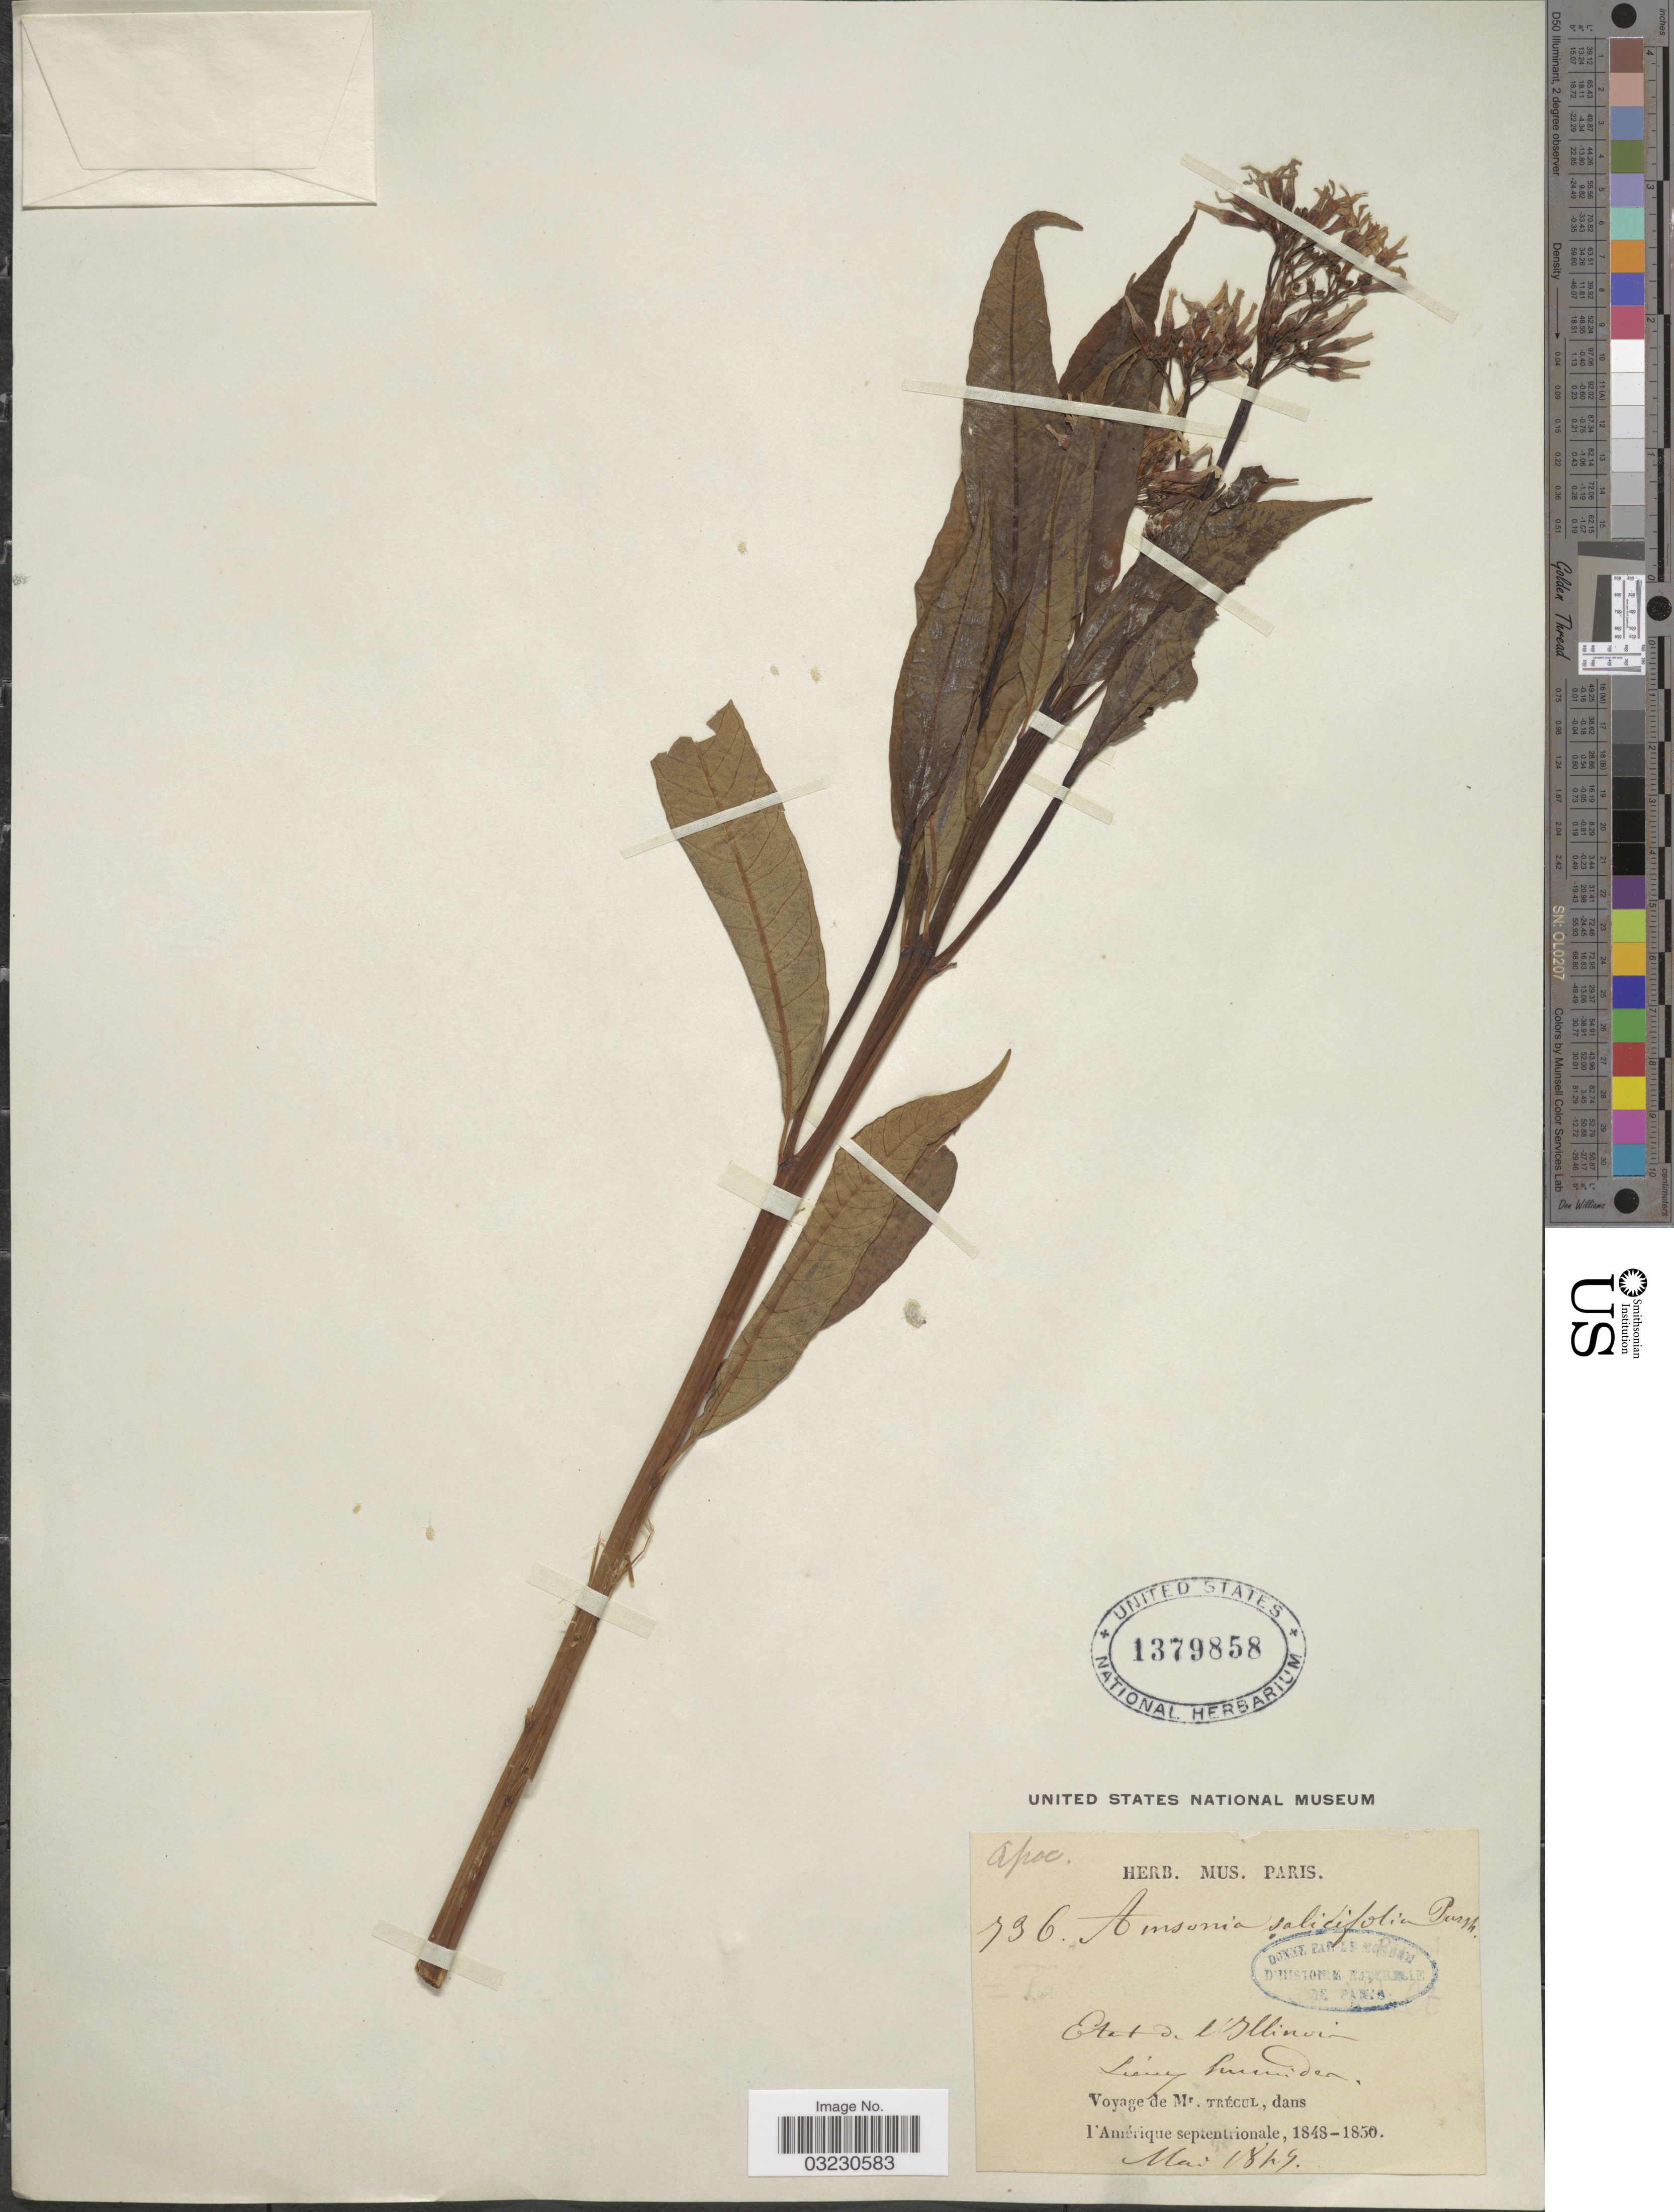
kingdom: Plantae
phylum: Tracheophyta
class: Magnoliopsida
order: Gentianales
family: Apocynaceae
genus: Amsonia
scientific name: Amsonia tabernaemontana var. salicifolia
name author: (Pursh) Woodson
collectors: A. Trécul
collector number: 736*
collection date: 1849-05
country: United States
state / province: Illinois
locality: Etat de l'Illinois, Lieux humides.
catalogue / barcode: US 1379858